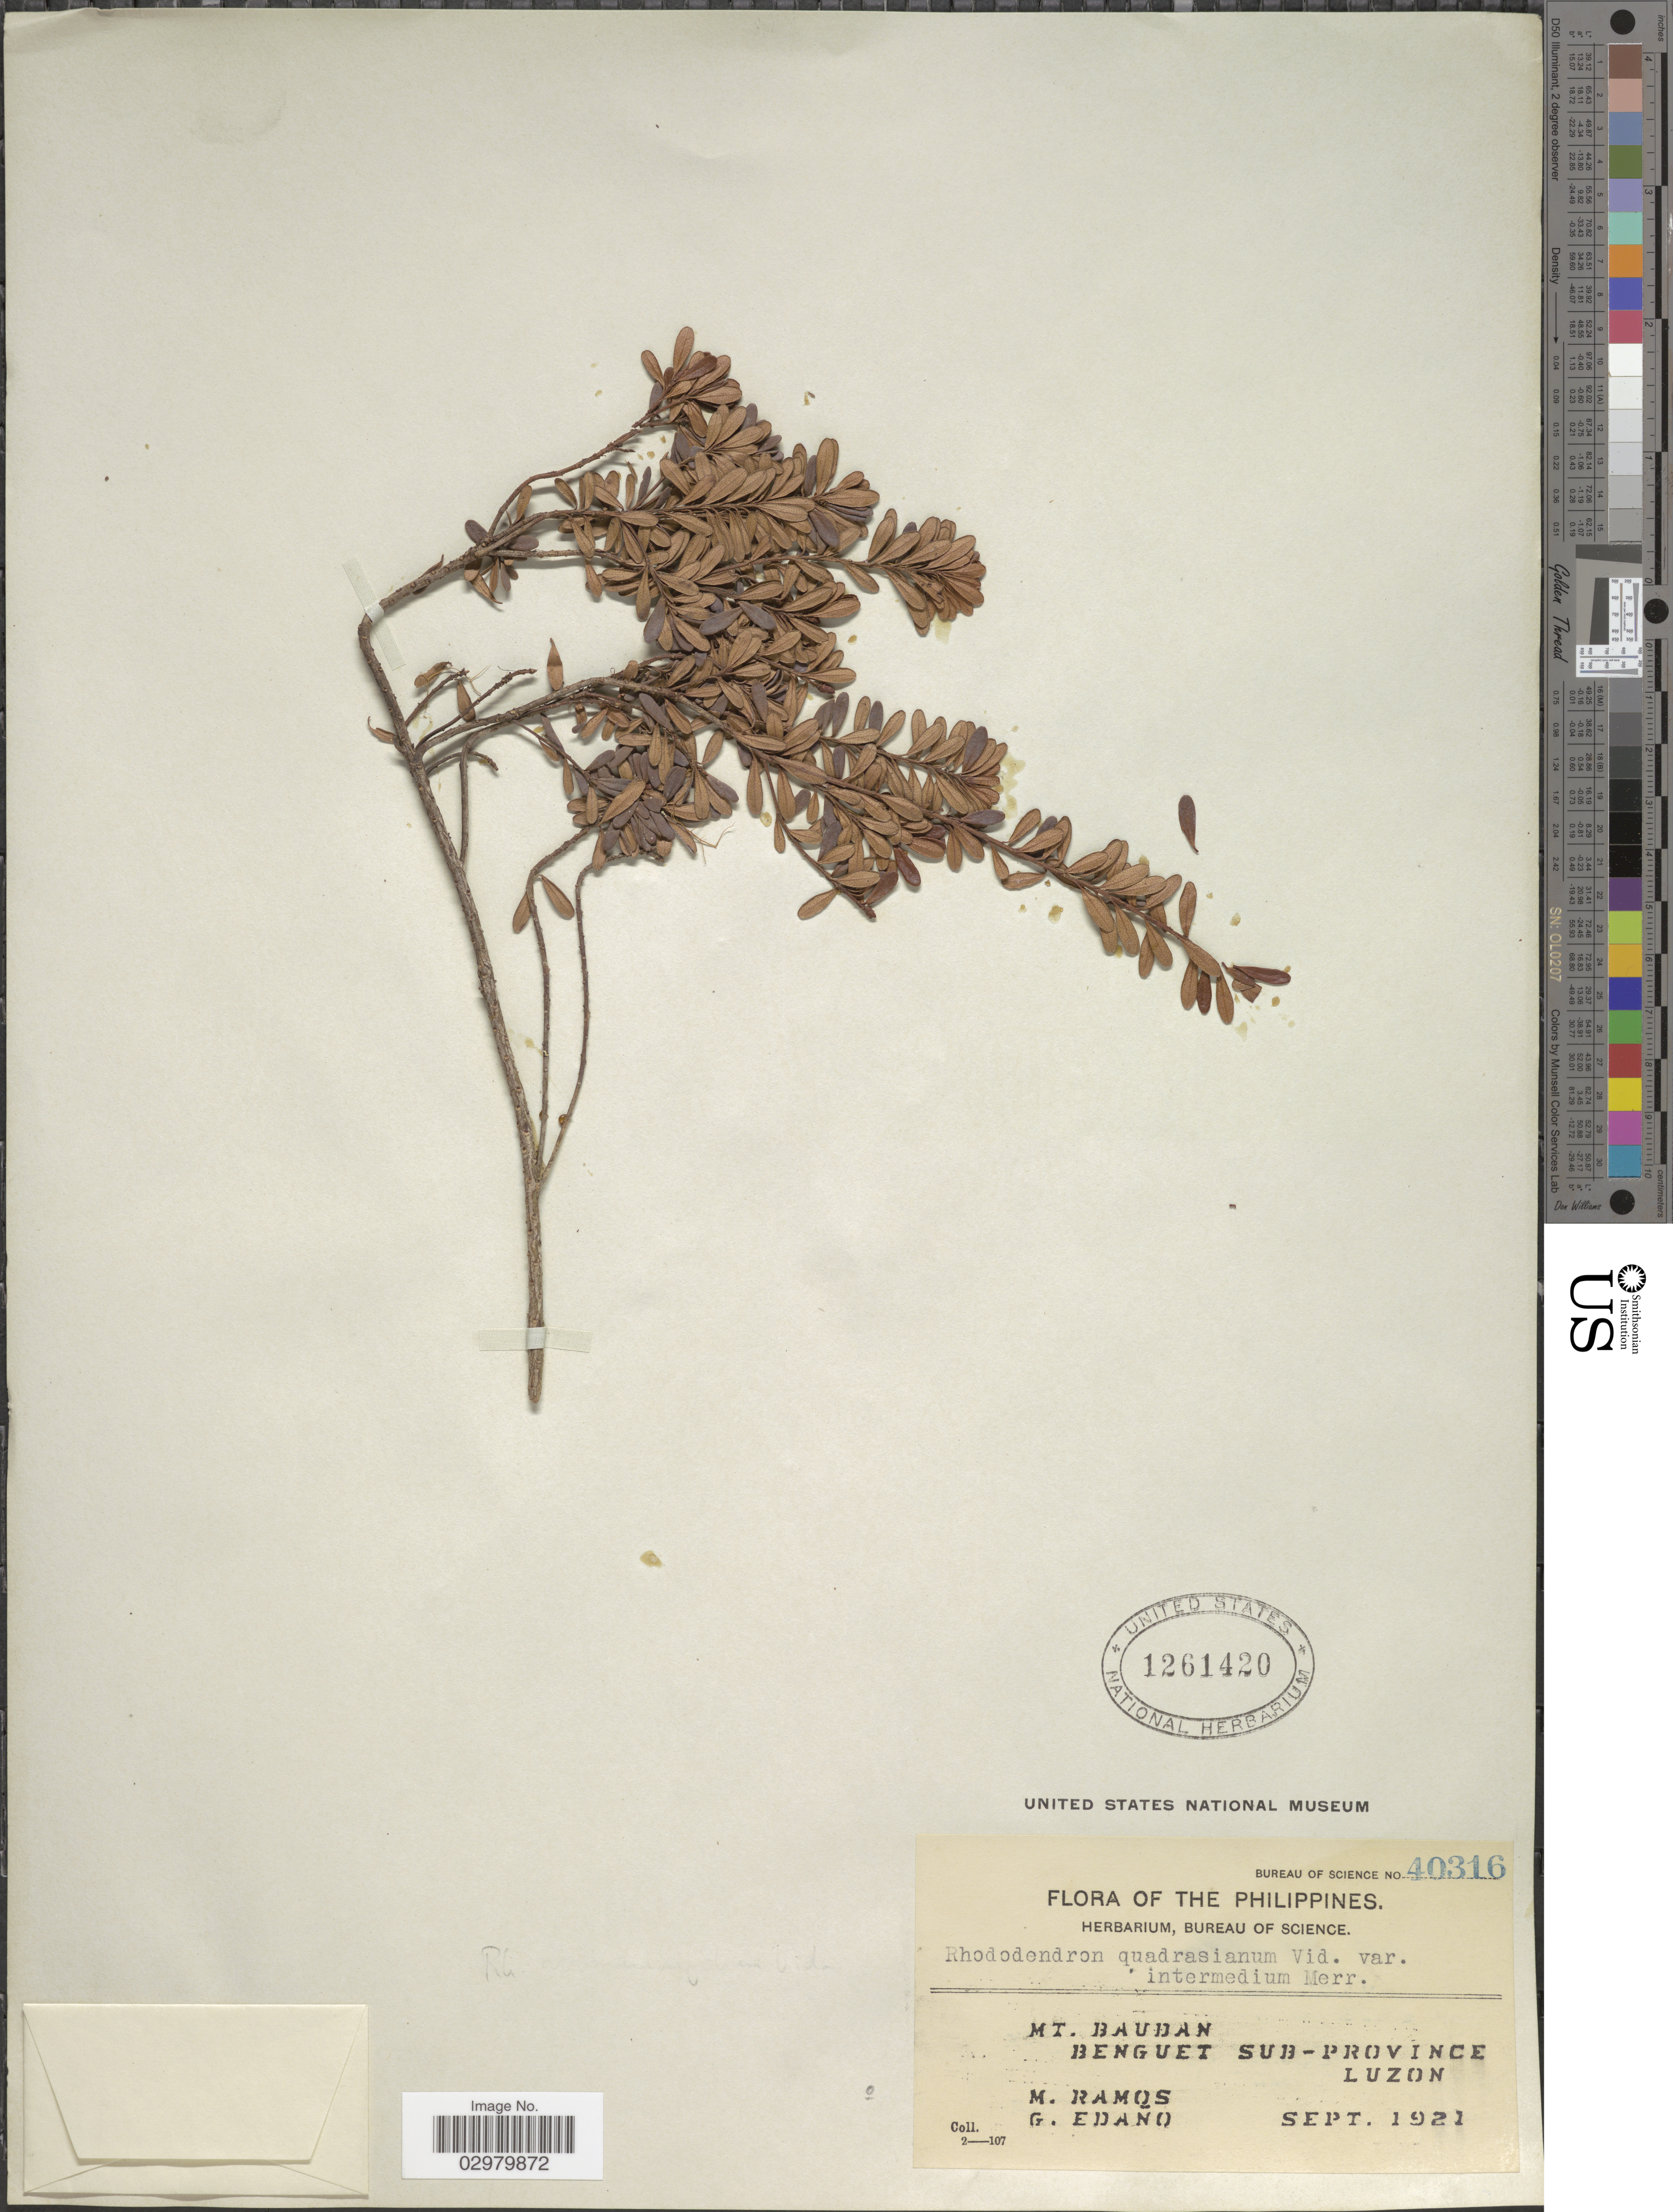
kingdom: Plantae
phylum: Tracheophyta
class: Magnoliopsida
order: Ericales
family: Ericaceae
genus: Rhododendron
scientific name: Rhododendron quadrasianum var. intermedium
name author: Merr.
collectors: M. Ramos & G. Edaño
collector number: Bureau of Science40316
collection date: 1921-09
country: Philippines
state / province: Cordillera (Administrative Region)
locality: Mt. Baudan, Benguet Sub-Province, Luzon.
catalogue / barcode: US 1261420